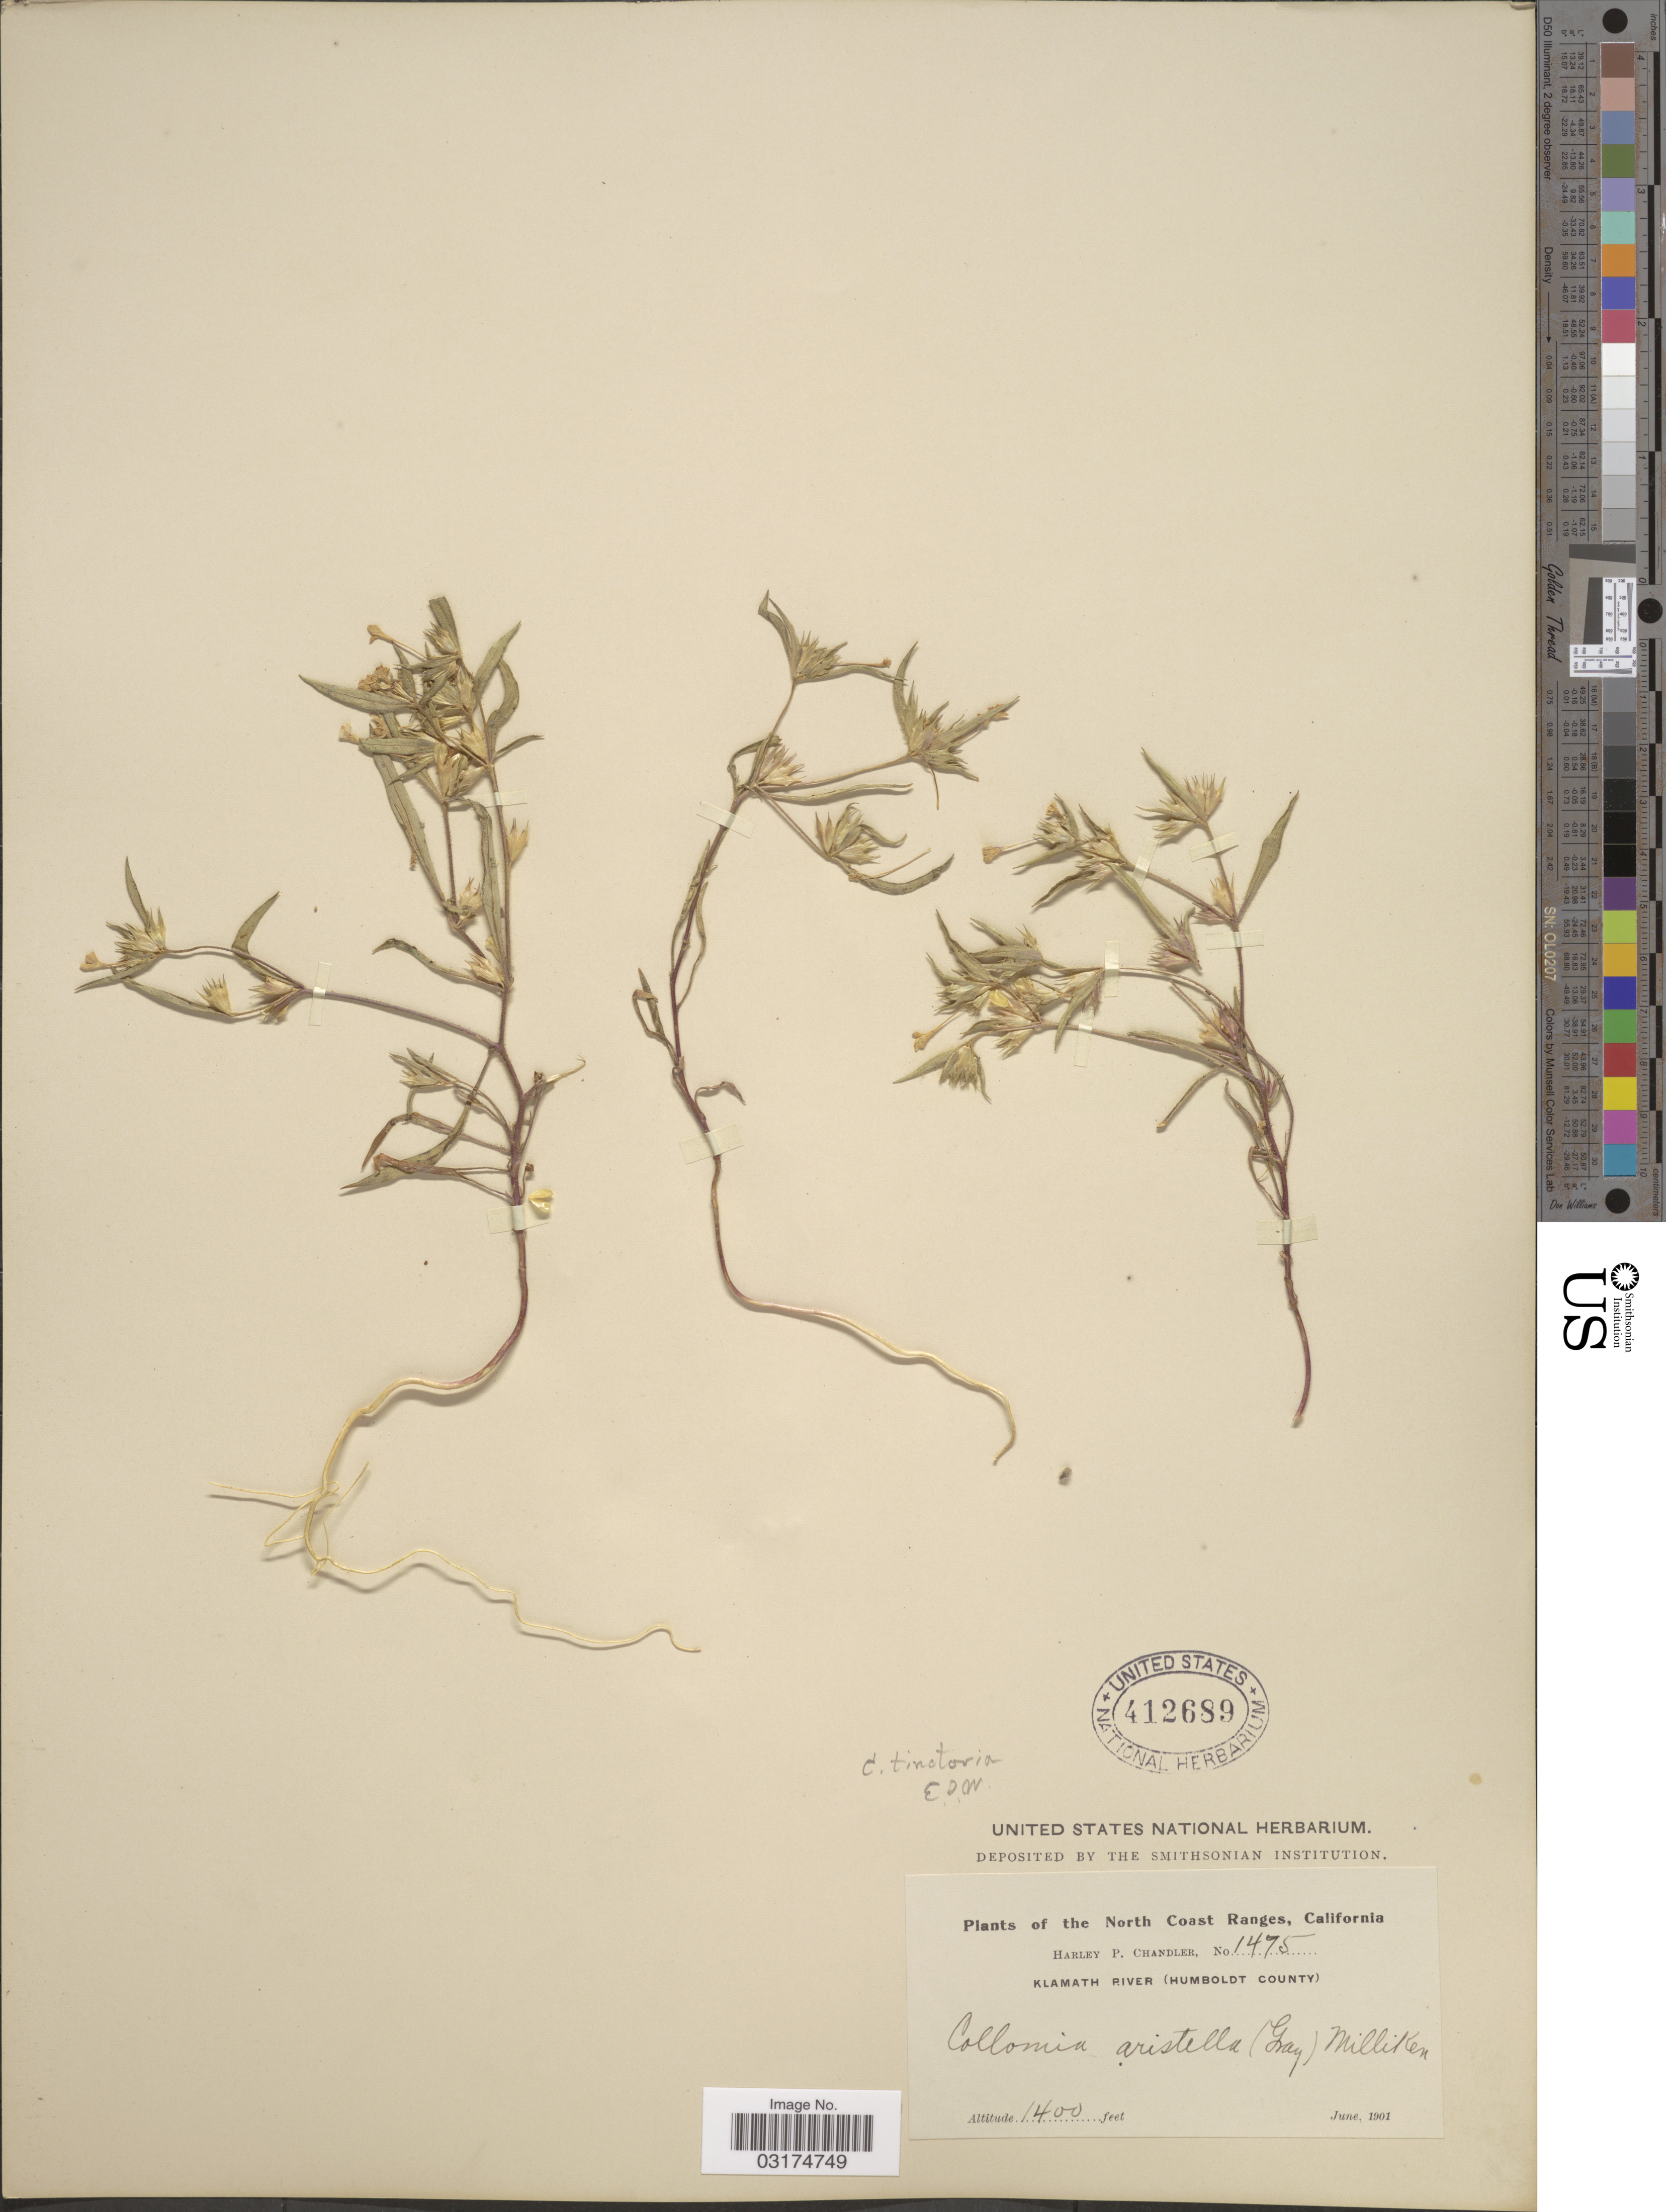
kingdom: Plantae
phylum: Tracheophyta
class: Magnoliopsida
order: Ericales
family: Polemoniaceae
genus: Collomia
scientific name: Collomia tinctoria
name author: Kellogg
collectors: H. Chandler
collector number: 1475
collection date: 1901-06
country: United States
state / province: California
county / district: Humboldt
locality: The North Coast Ranges. Klamath River (Humboldt County).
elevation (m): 427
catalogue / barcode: US 412689